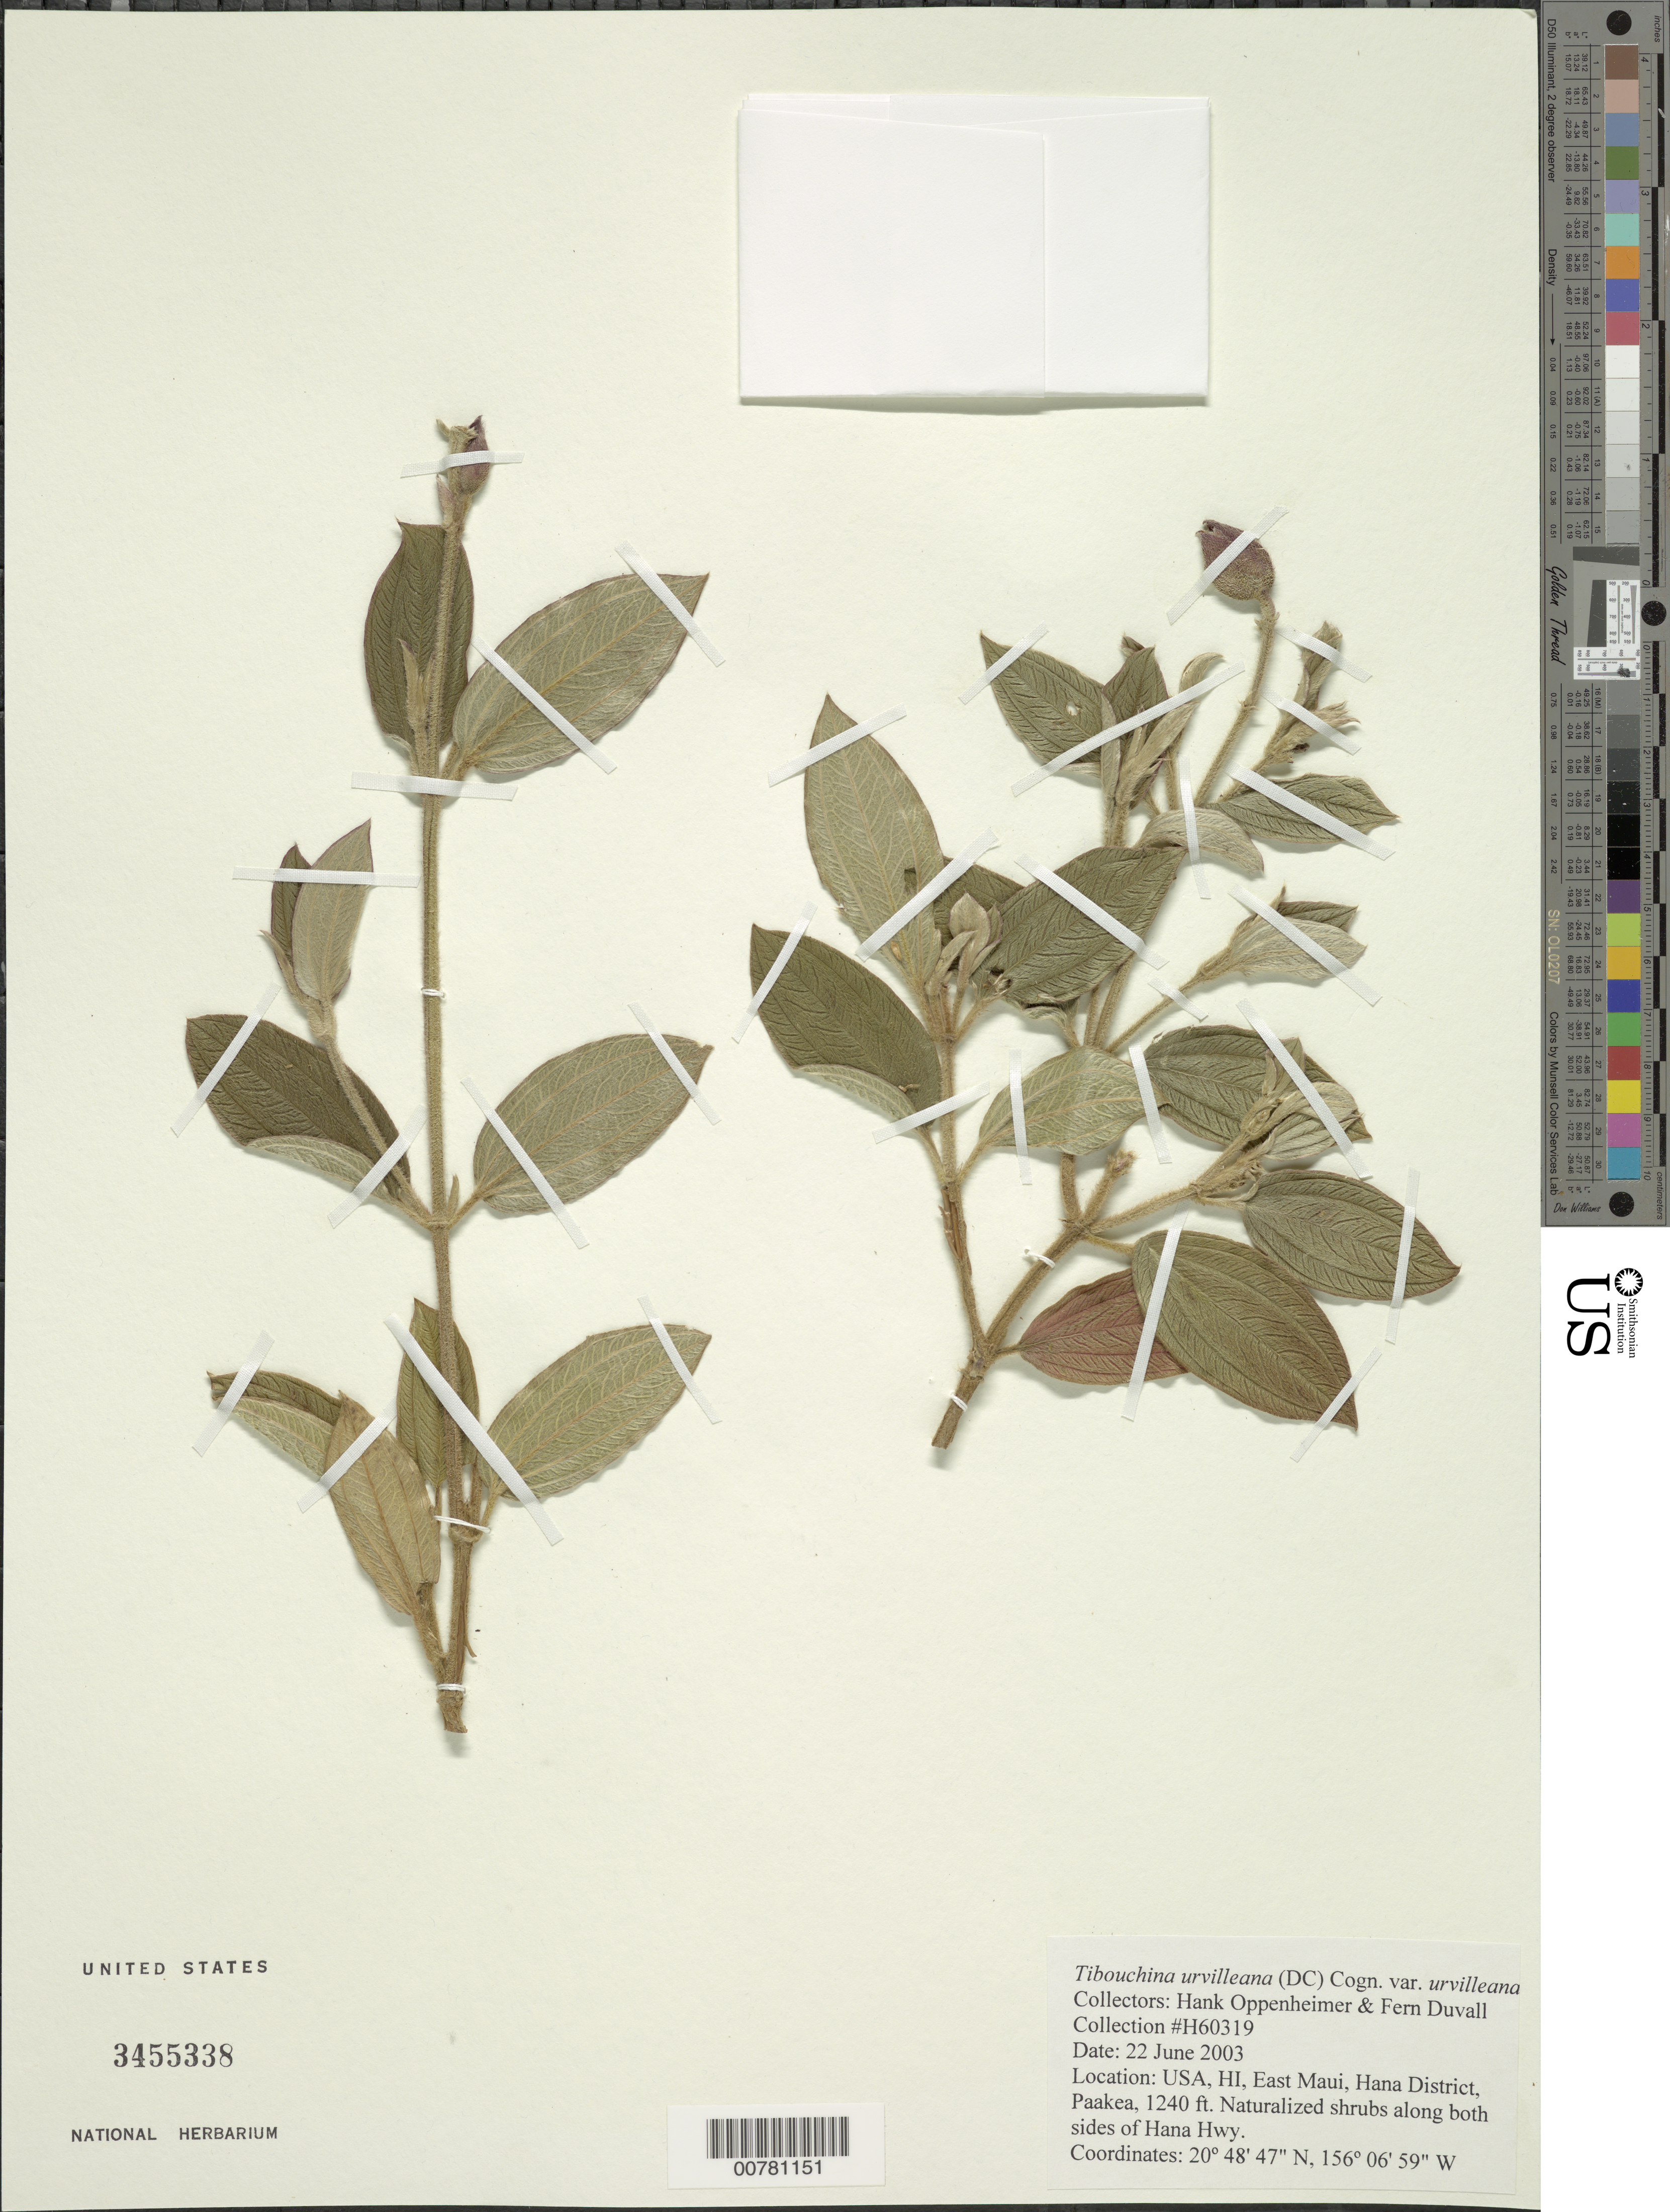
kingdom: Plantae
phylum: Tracheophyta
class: Magnoliopsida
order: Myrtales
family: Melastomataceae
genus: Pleroma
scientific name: Pleroma urvilleanum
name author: (DC.) P.J.F. Guim. & Michelang.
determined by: Wagner, W. L., (BOT), Smithsonian Institution - National Museum of Natural History (UNITED STATES)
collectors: H. L. Oppenheimer & F. Duvall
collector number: H60319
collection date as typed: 22 Jun 2003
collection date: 2003-06-22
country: United States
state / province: Hawaii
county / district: Maui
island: Maui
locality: East Maui, Hana District, Pa'akea, Hana Highway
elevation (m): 378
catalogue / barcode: US 3455338